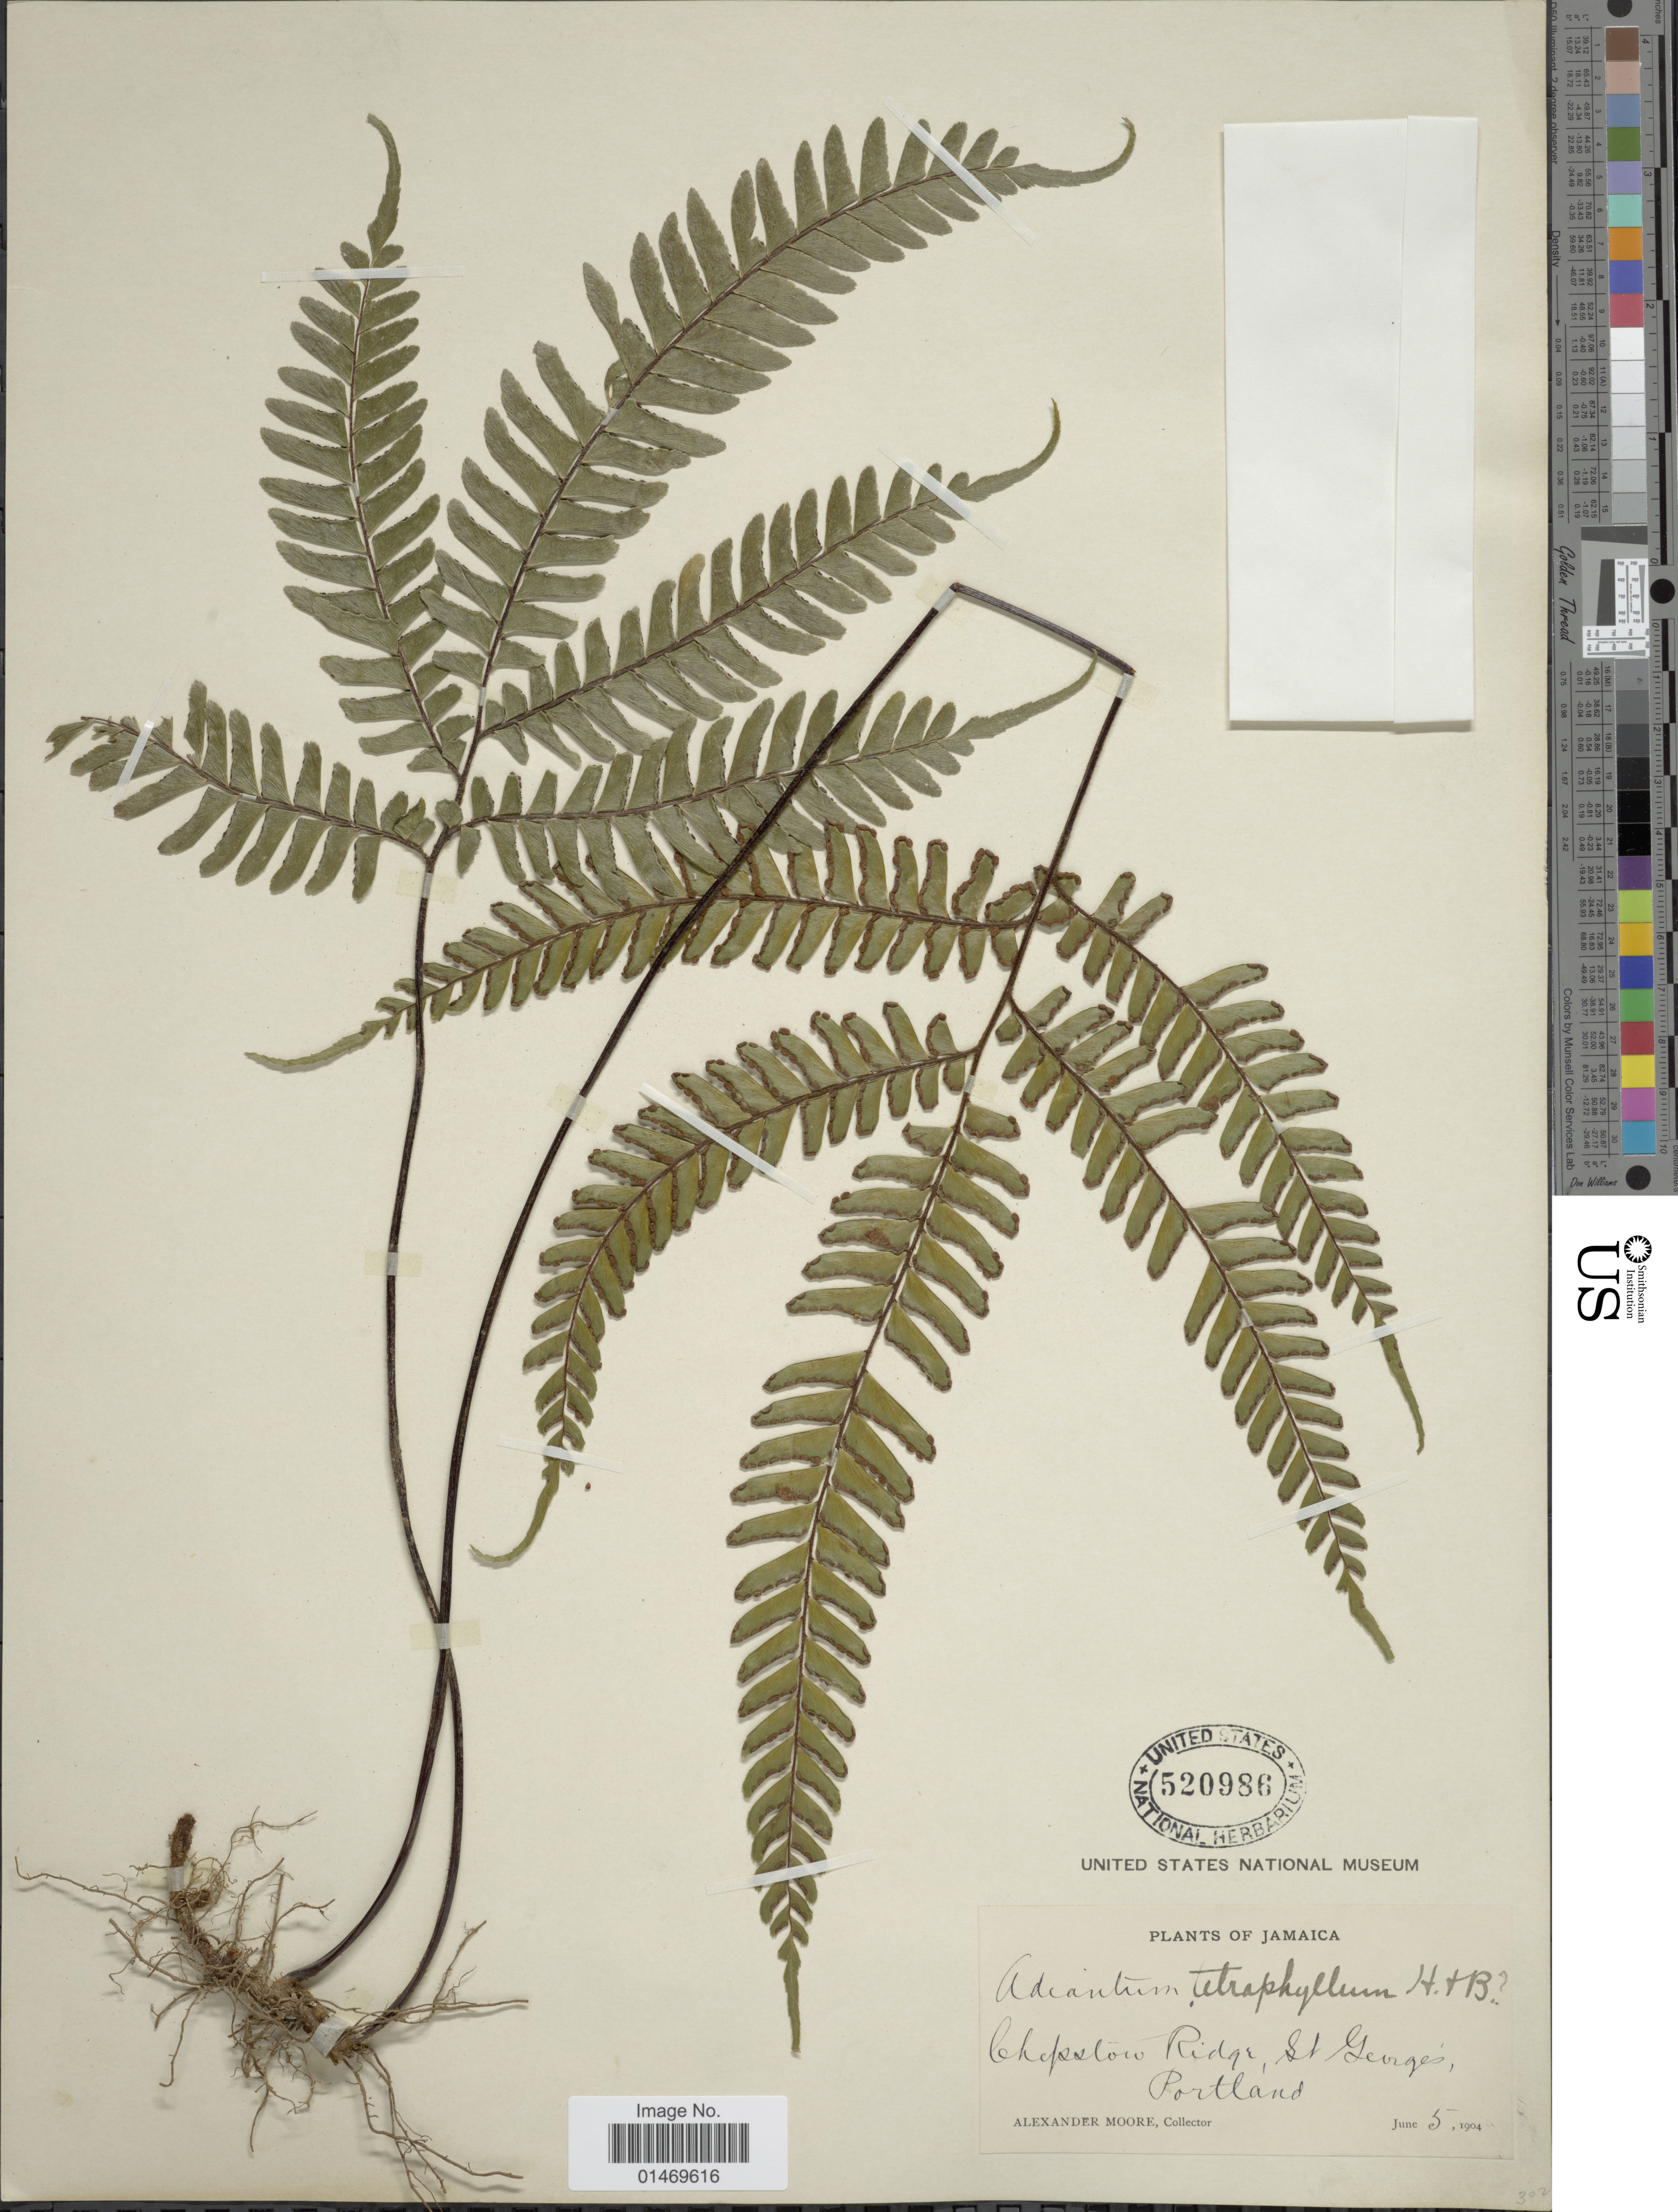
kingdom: Plantae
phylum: Tracheophyta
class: Polypodiopsida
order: Polypodiales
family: Pteridaceae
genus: Adiantum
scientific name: Adiantum tetraphyllum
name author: Humb. & Bonpl. ex Willd.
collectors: A. Moore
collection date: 1904-06-05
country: Jamaica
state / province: Portland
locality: Chepstow Ridge, St. George's, Portland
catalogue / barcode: US 520986